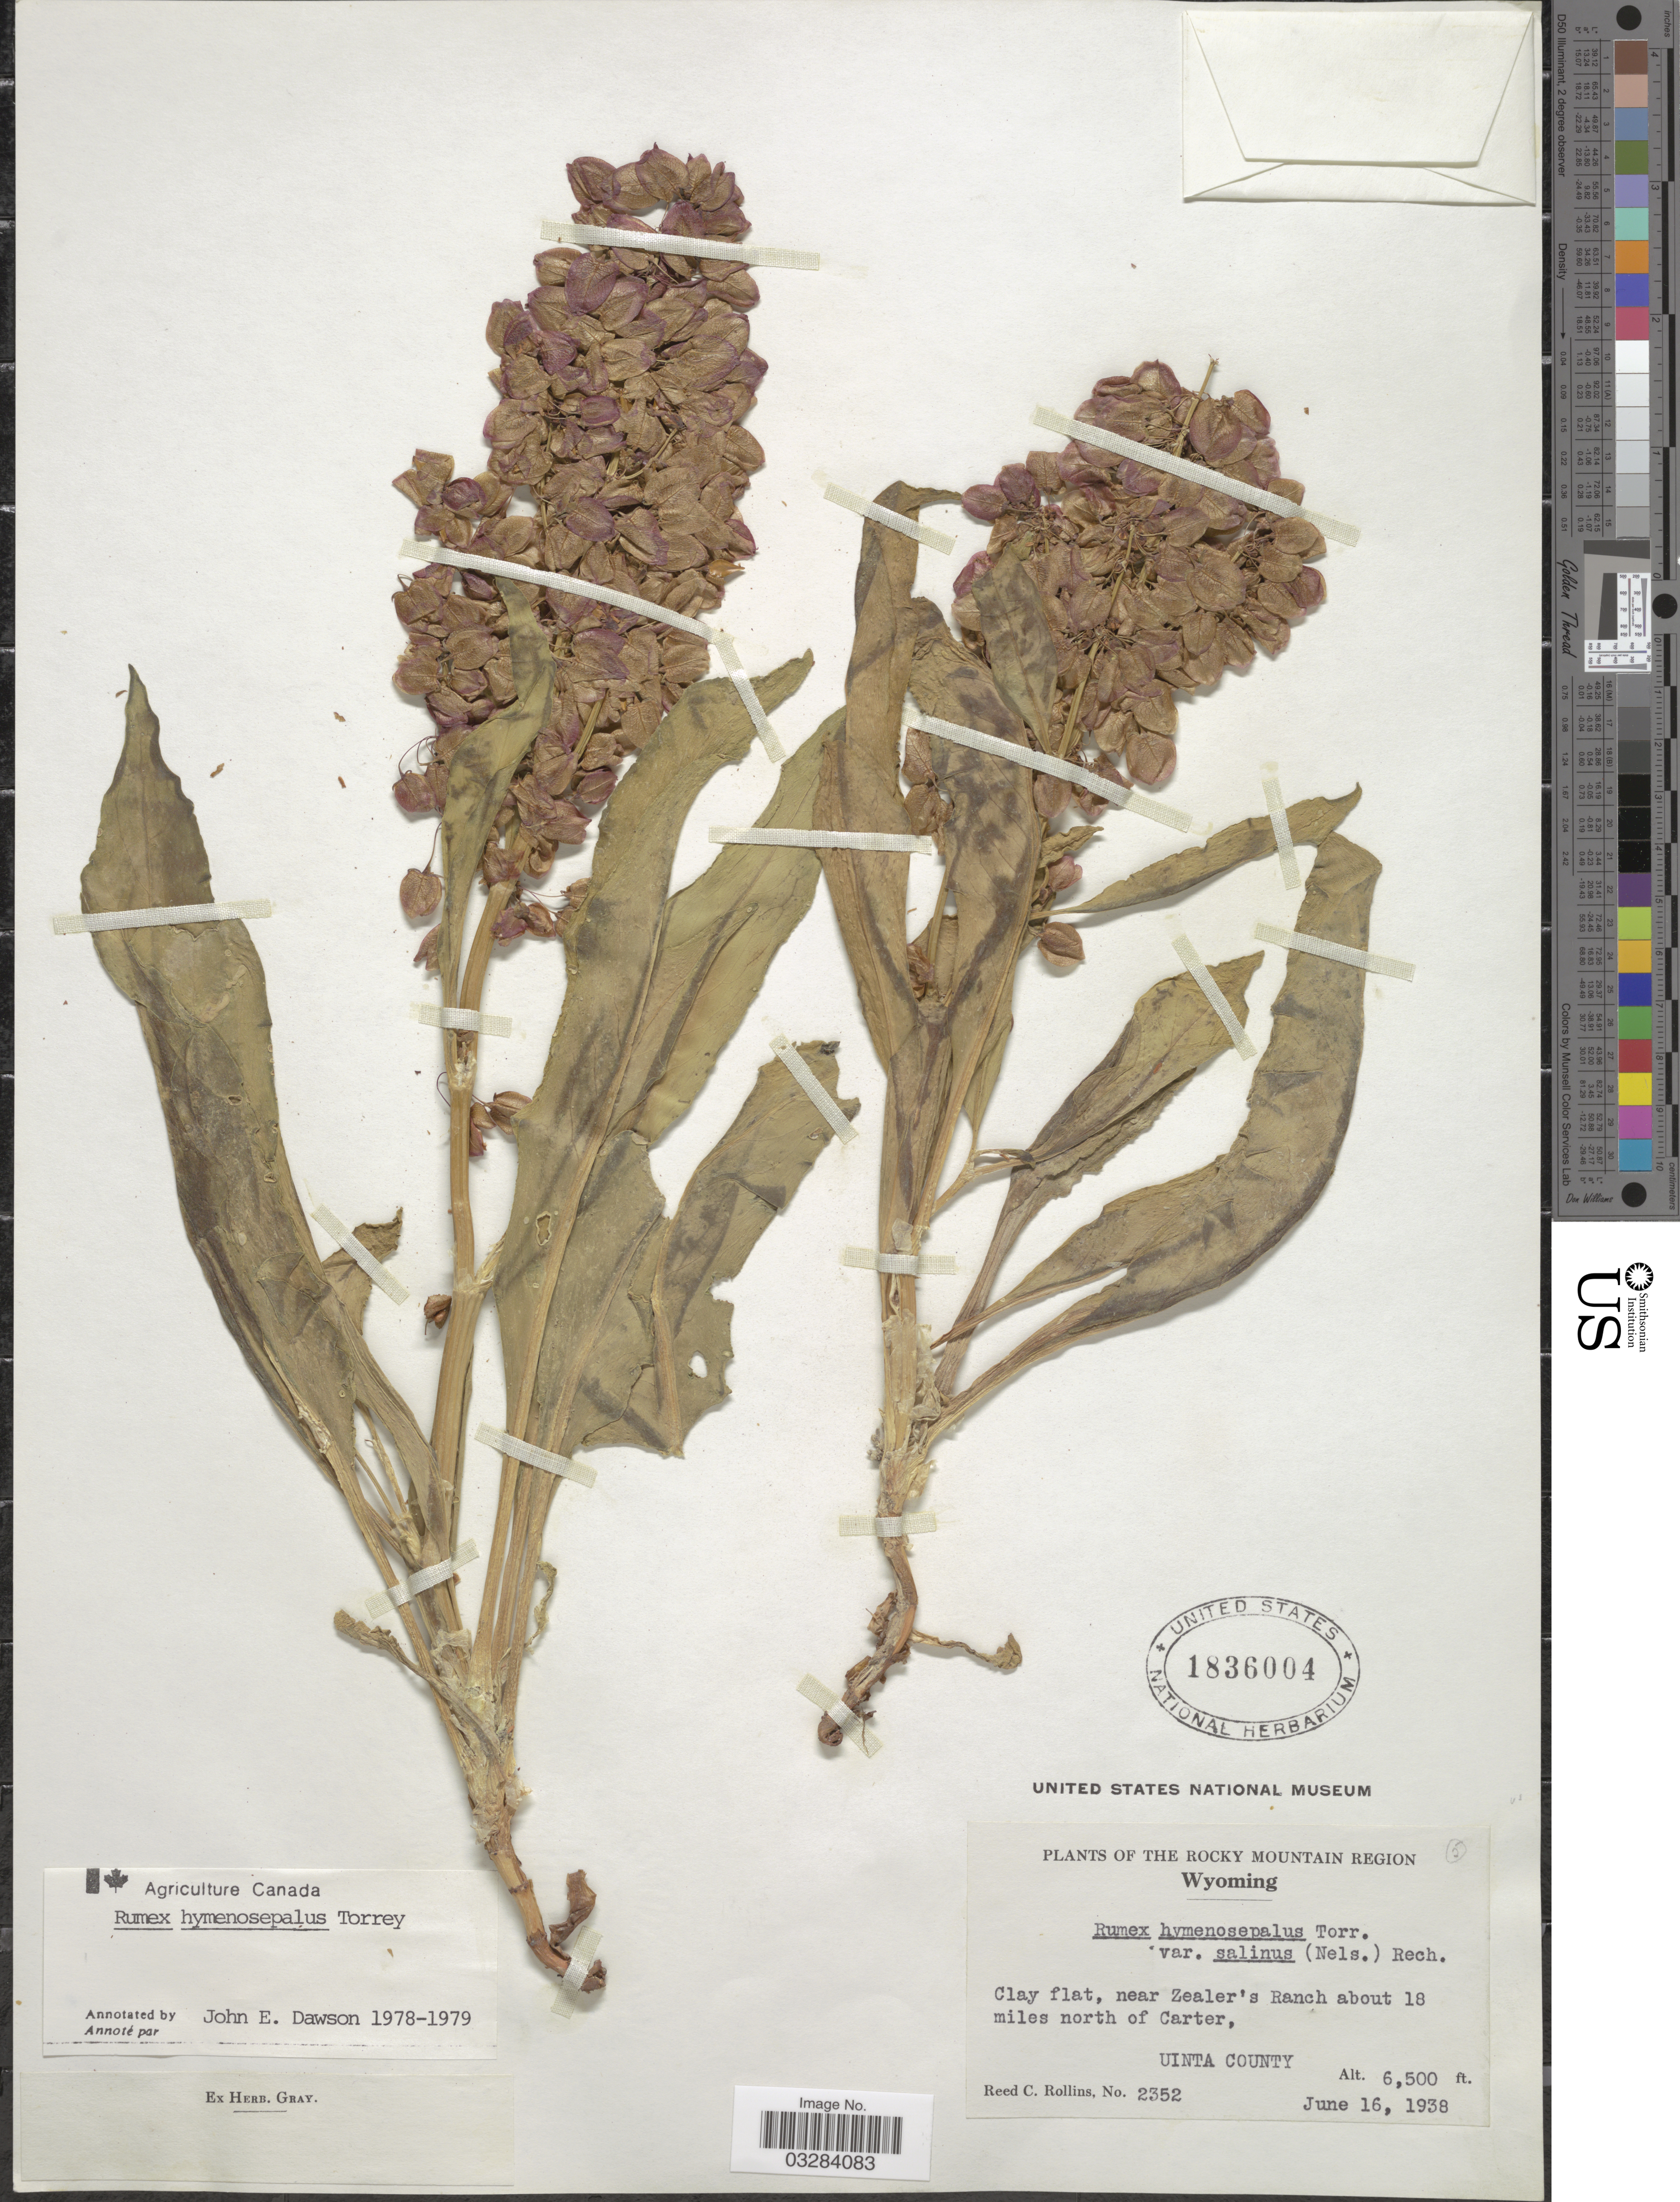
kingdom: Plantae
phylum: Tracheophyta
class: Magnoliopsida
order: Caryophyllales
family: Polygonaceae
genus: Rumex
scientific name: Rumex hymenosepalus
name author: Torr.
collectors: R. C. Rollins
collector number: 2352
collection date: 1938-06-16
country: United States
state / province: Wyoming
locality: Rocky Mountain Region. Clay flat, near Zealer's Ranch about 18 miles north of Carter, Uinta County.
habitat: clay flat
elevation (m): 1981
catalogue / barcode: US 1836004